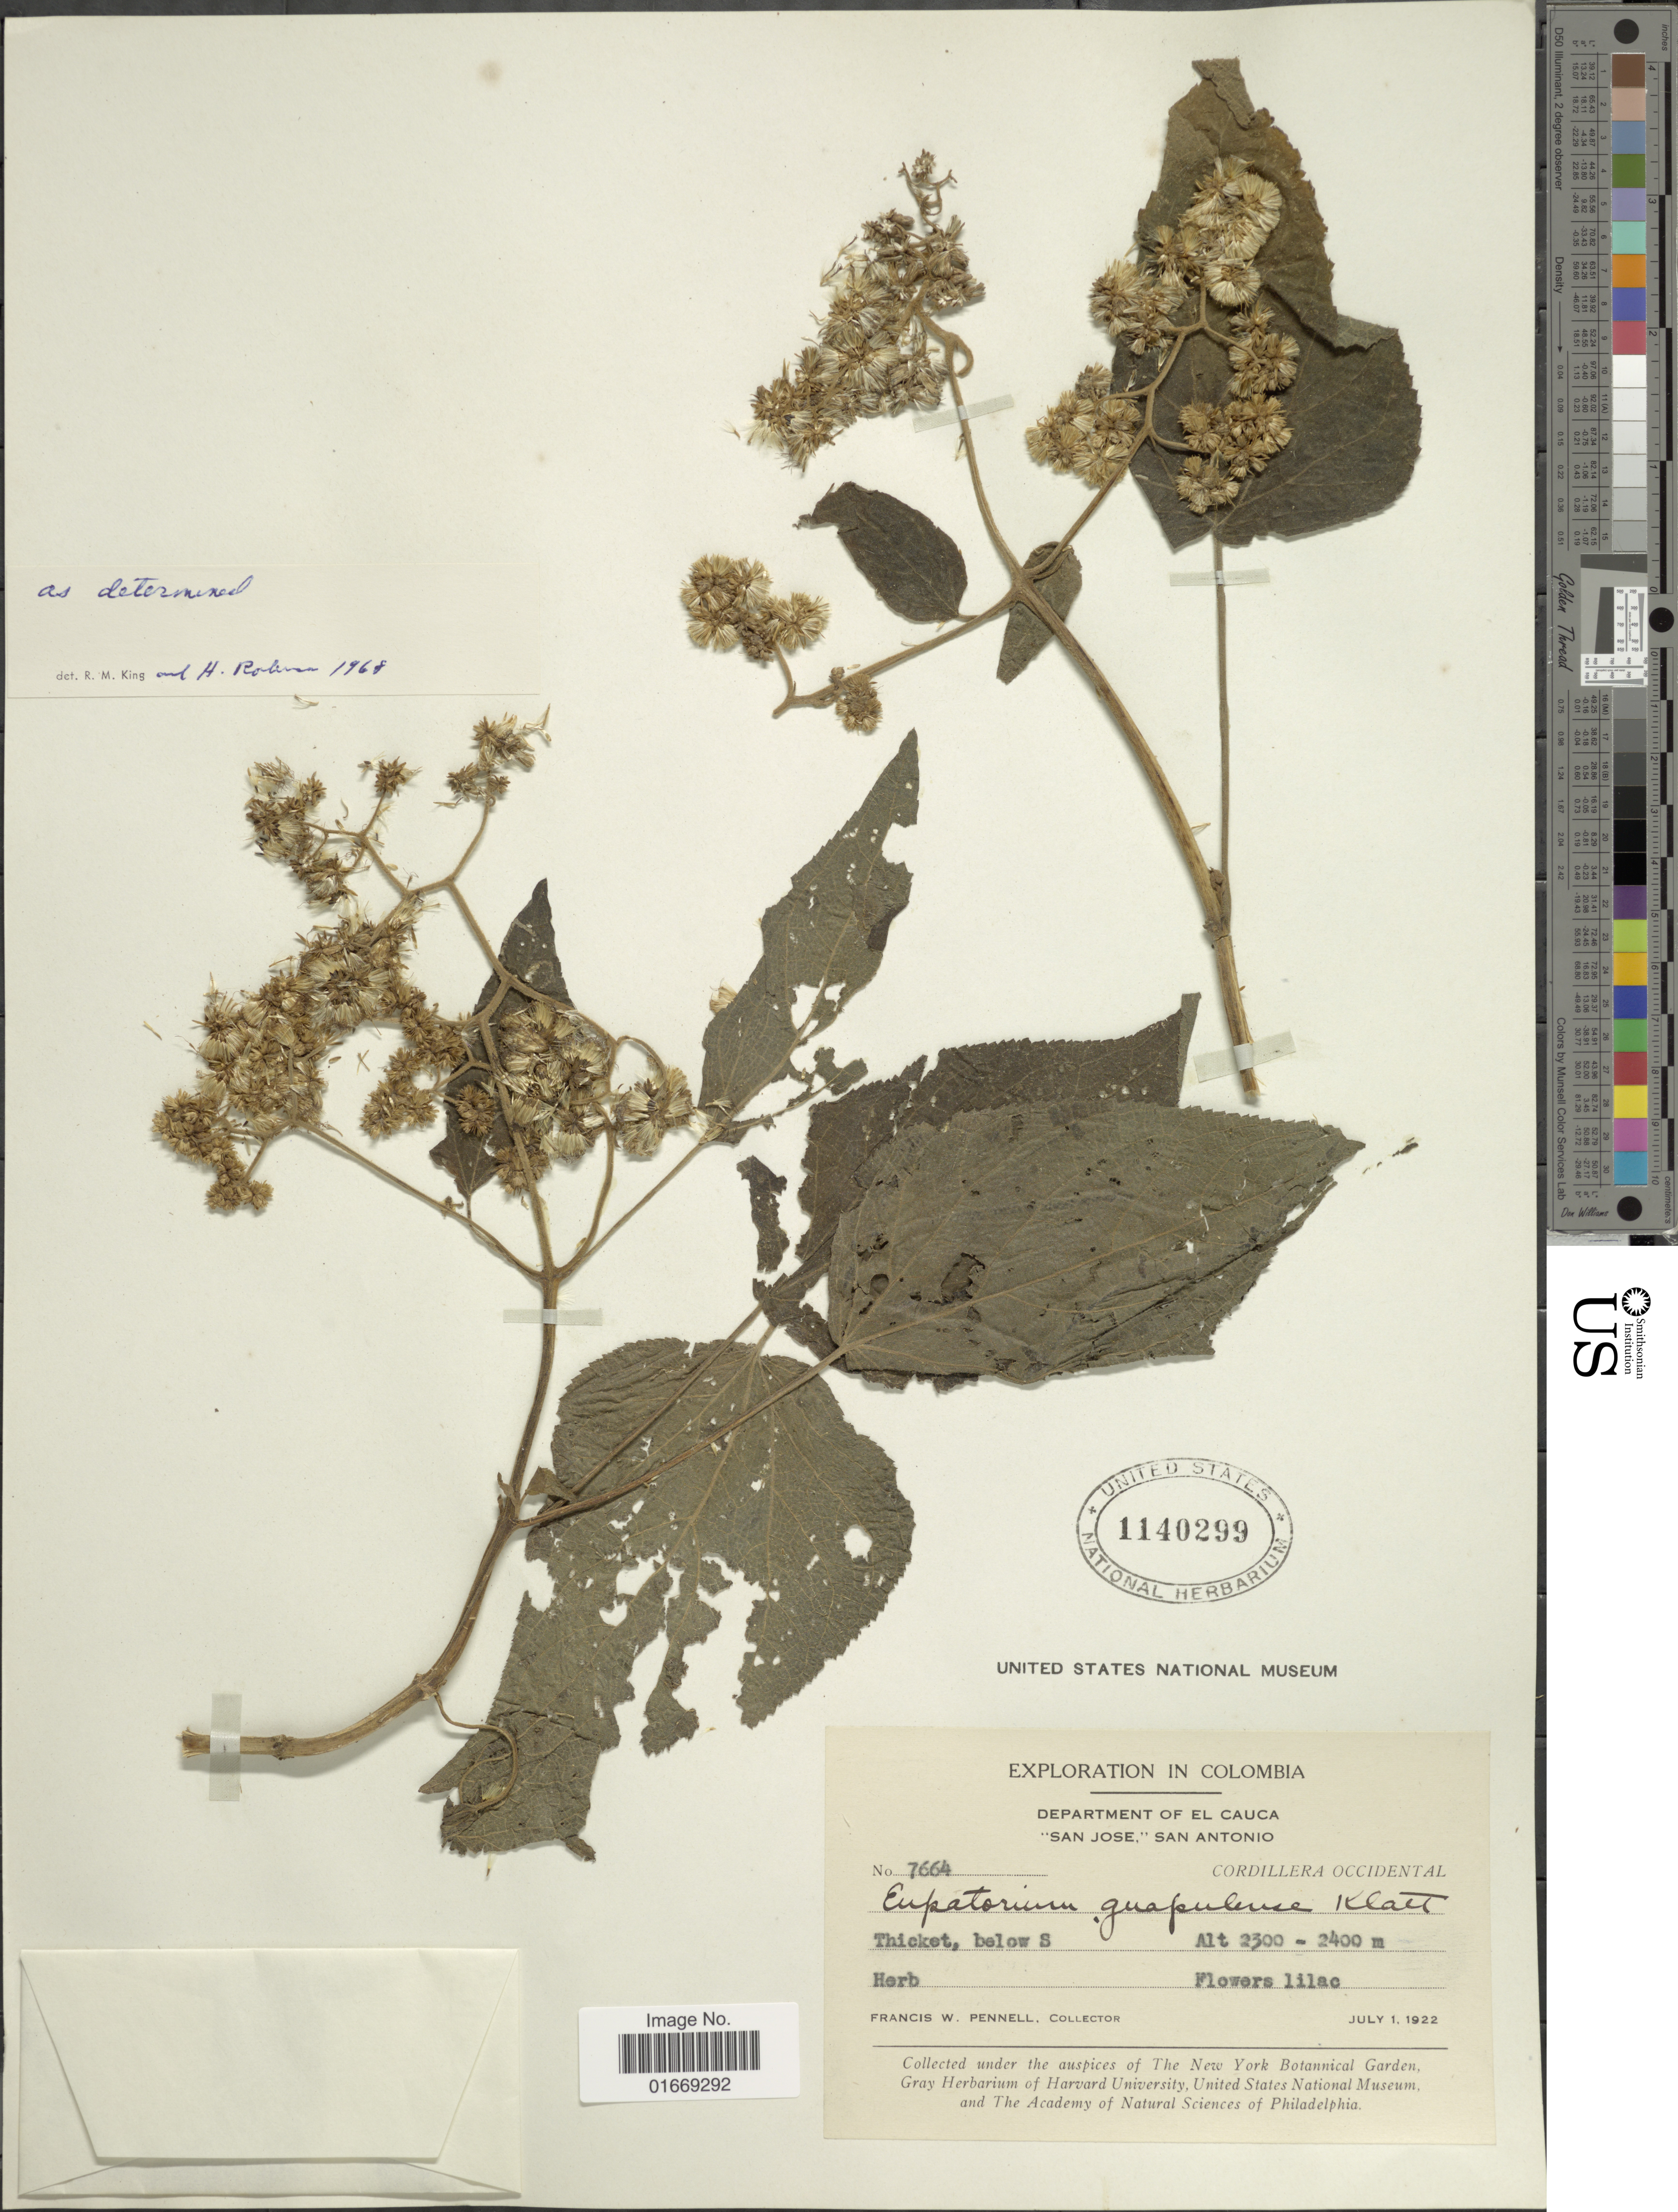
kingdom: Plantae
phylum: Tracheophyta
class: Magnoliopsida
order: Asterales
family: Asteraceae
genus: Hebeclinium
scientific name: Hebeclinium tetragonum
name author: Benth.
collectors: F. W. Pennell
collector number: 7664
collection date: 1922-07-01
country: Colombia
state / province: Cauca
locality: Department of El Cauca. "San Jose", San Antonio. Cordillera Occcidental. Thicket, below S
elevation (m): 2300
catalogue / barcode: US 1140299